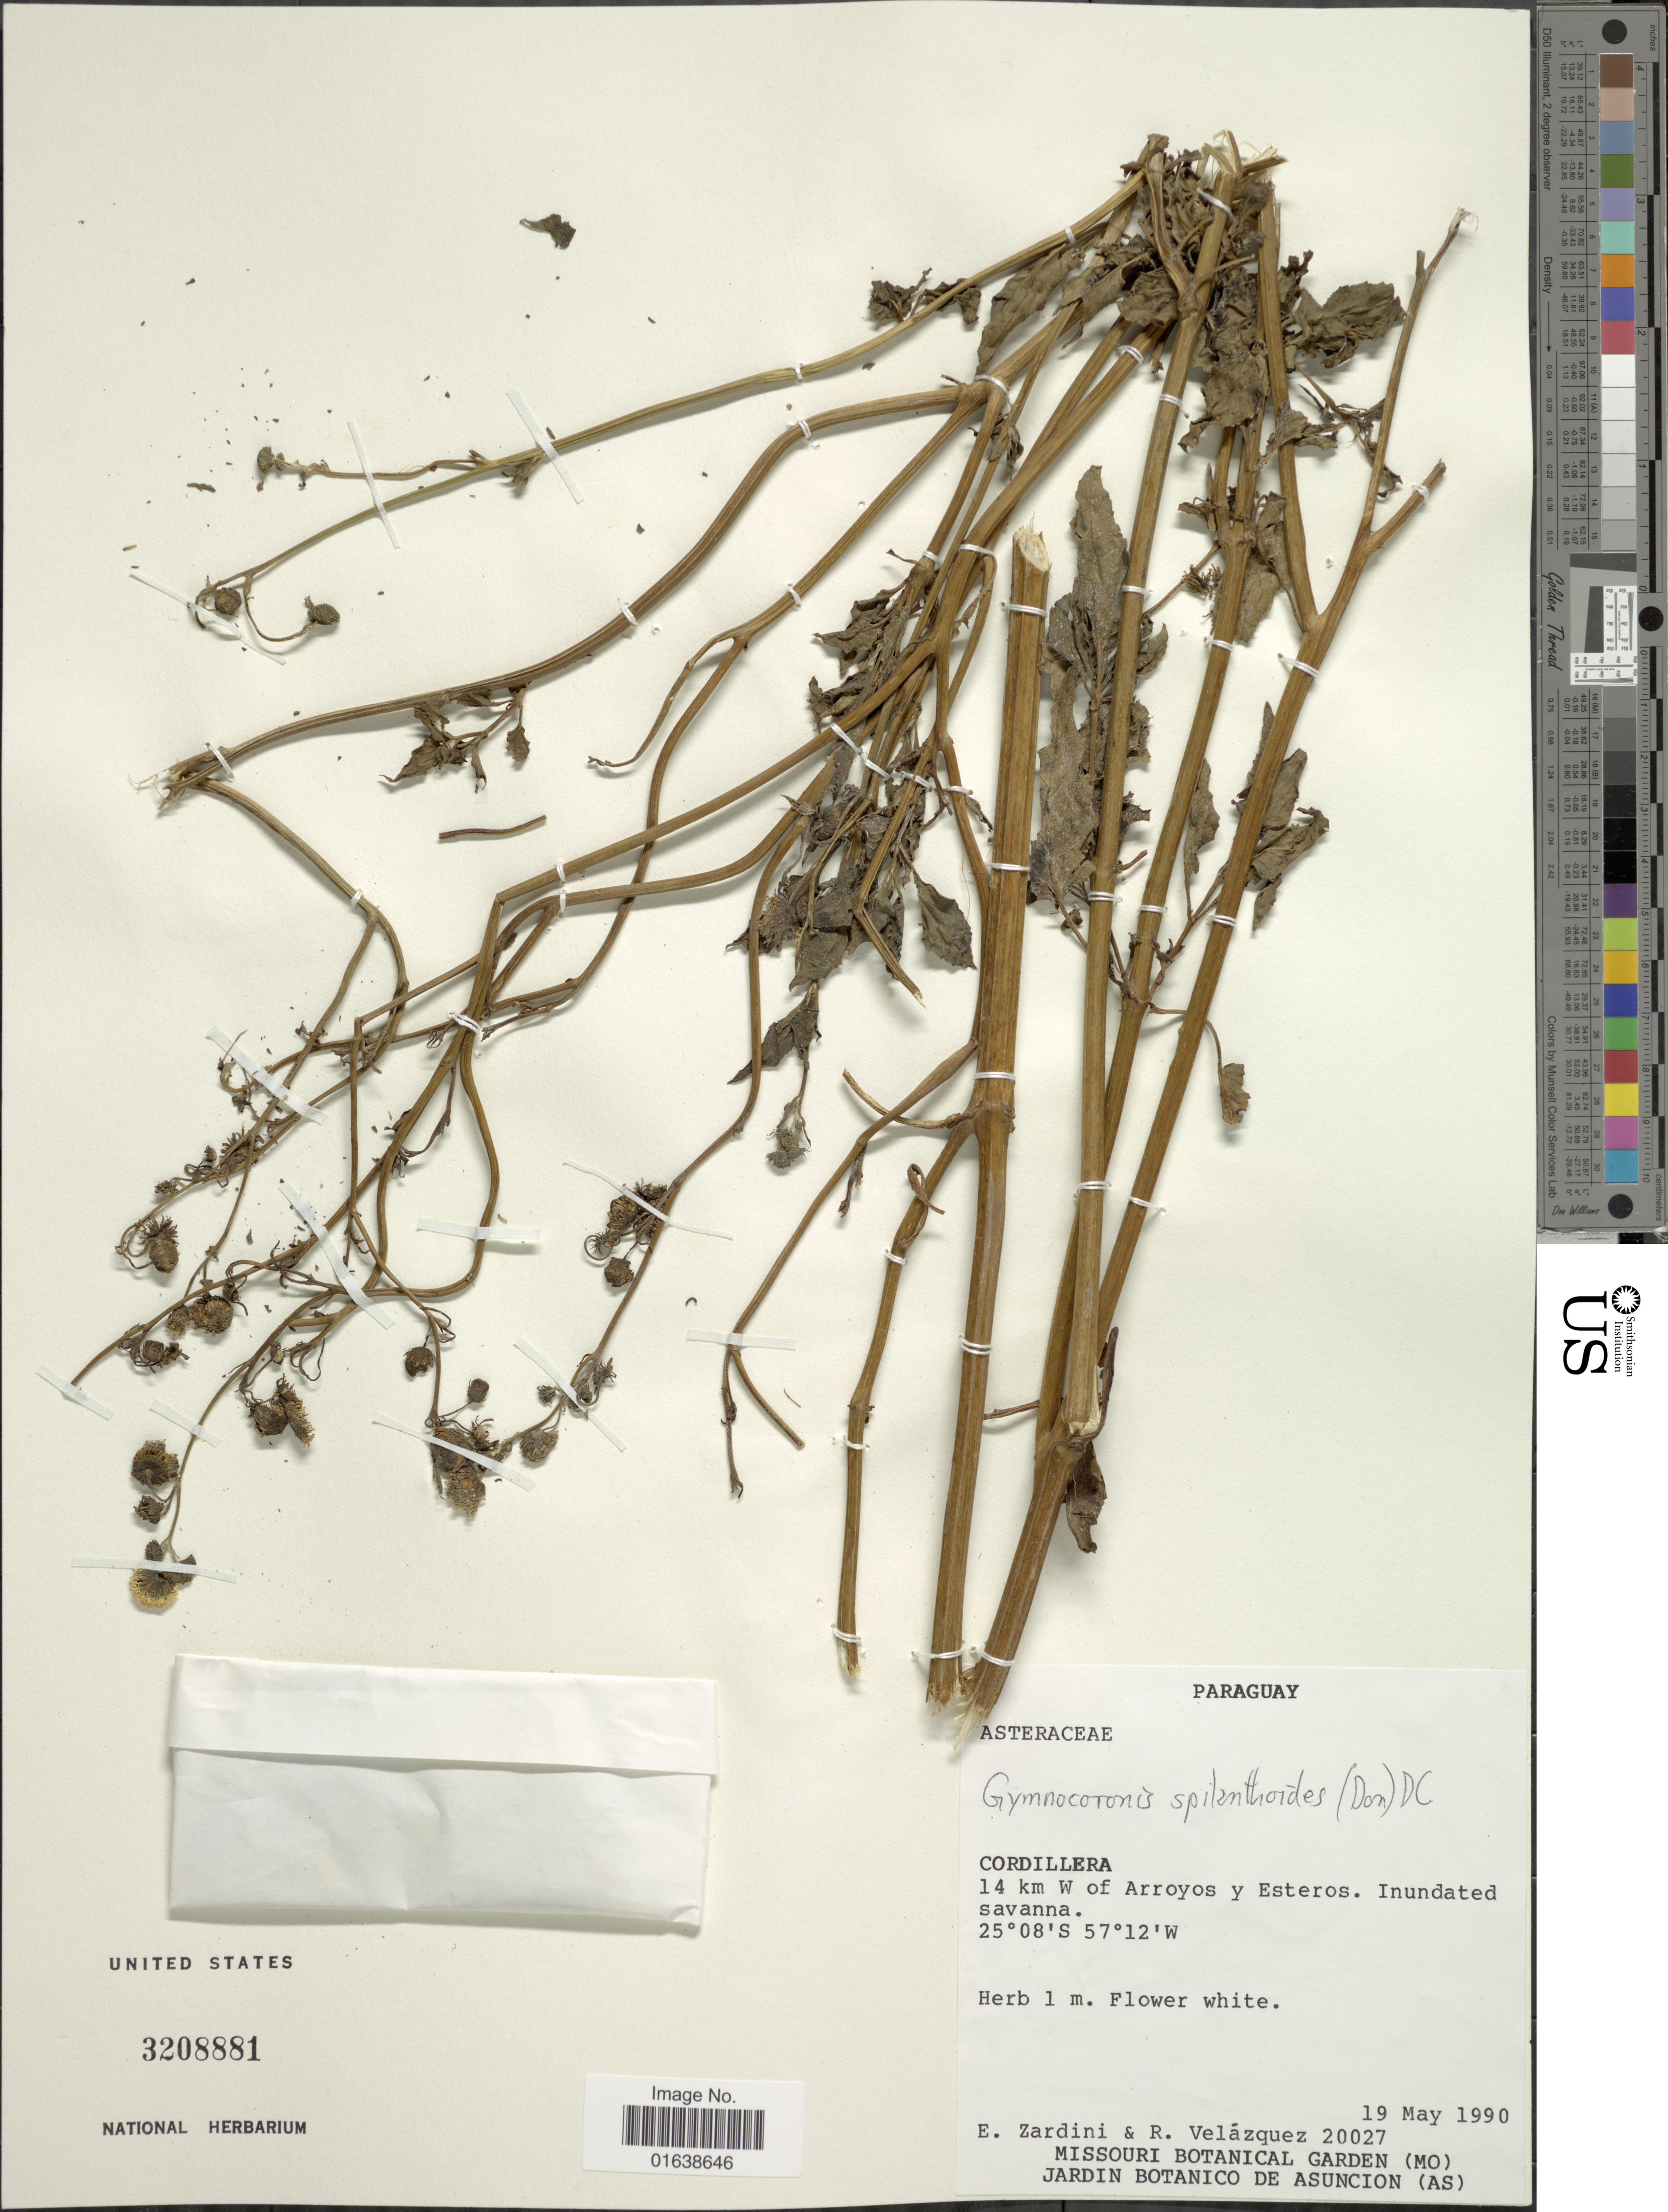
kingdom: Plantae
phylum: Tracheophyta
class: Magnoliopsida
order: Asterales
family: Asteraceae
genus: Gymnocoronis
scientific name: Gymnocoronis spilanthoides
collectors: E. M. Zardini & R. Velásquez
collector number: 20027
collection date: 1990-05-19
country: Paraguay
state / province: Cordillera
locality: Paraguay. Cordillera. 14 km W of Arroyos y Esteros. Inundated savanna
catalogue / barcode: US 3208881